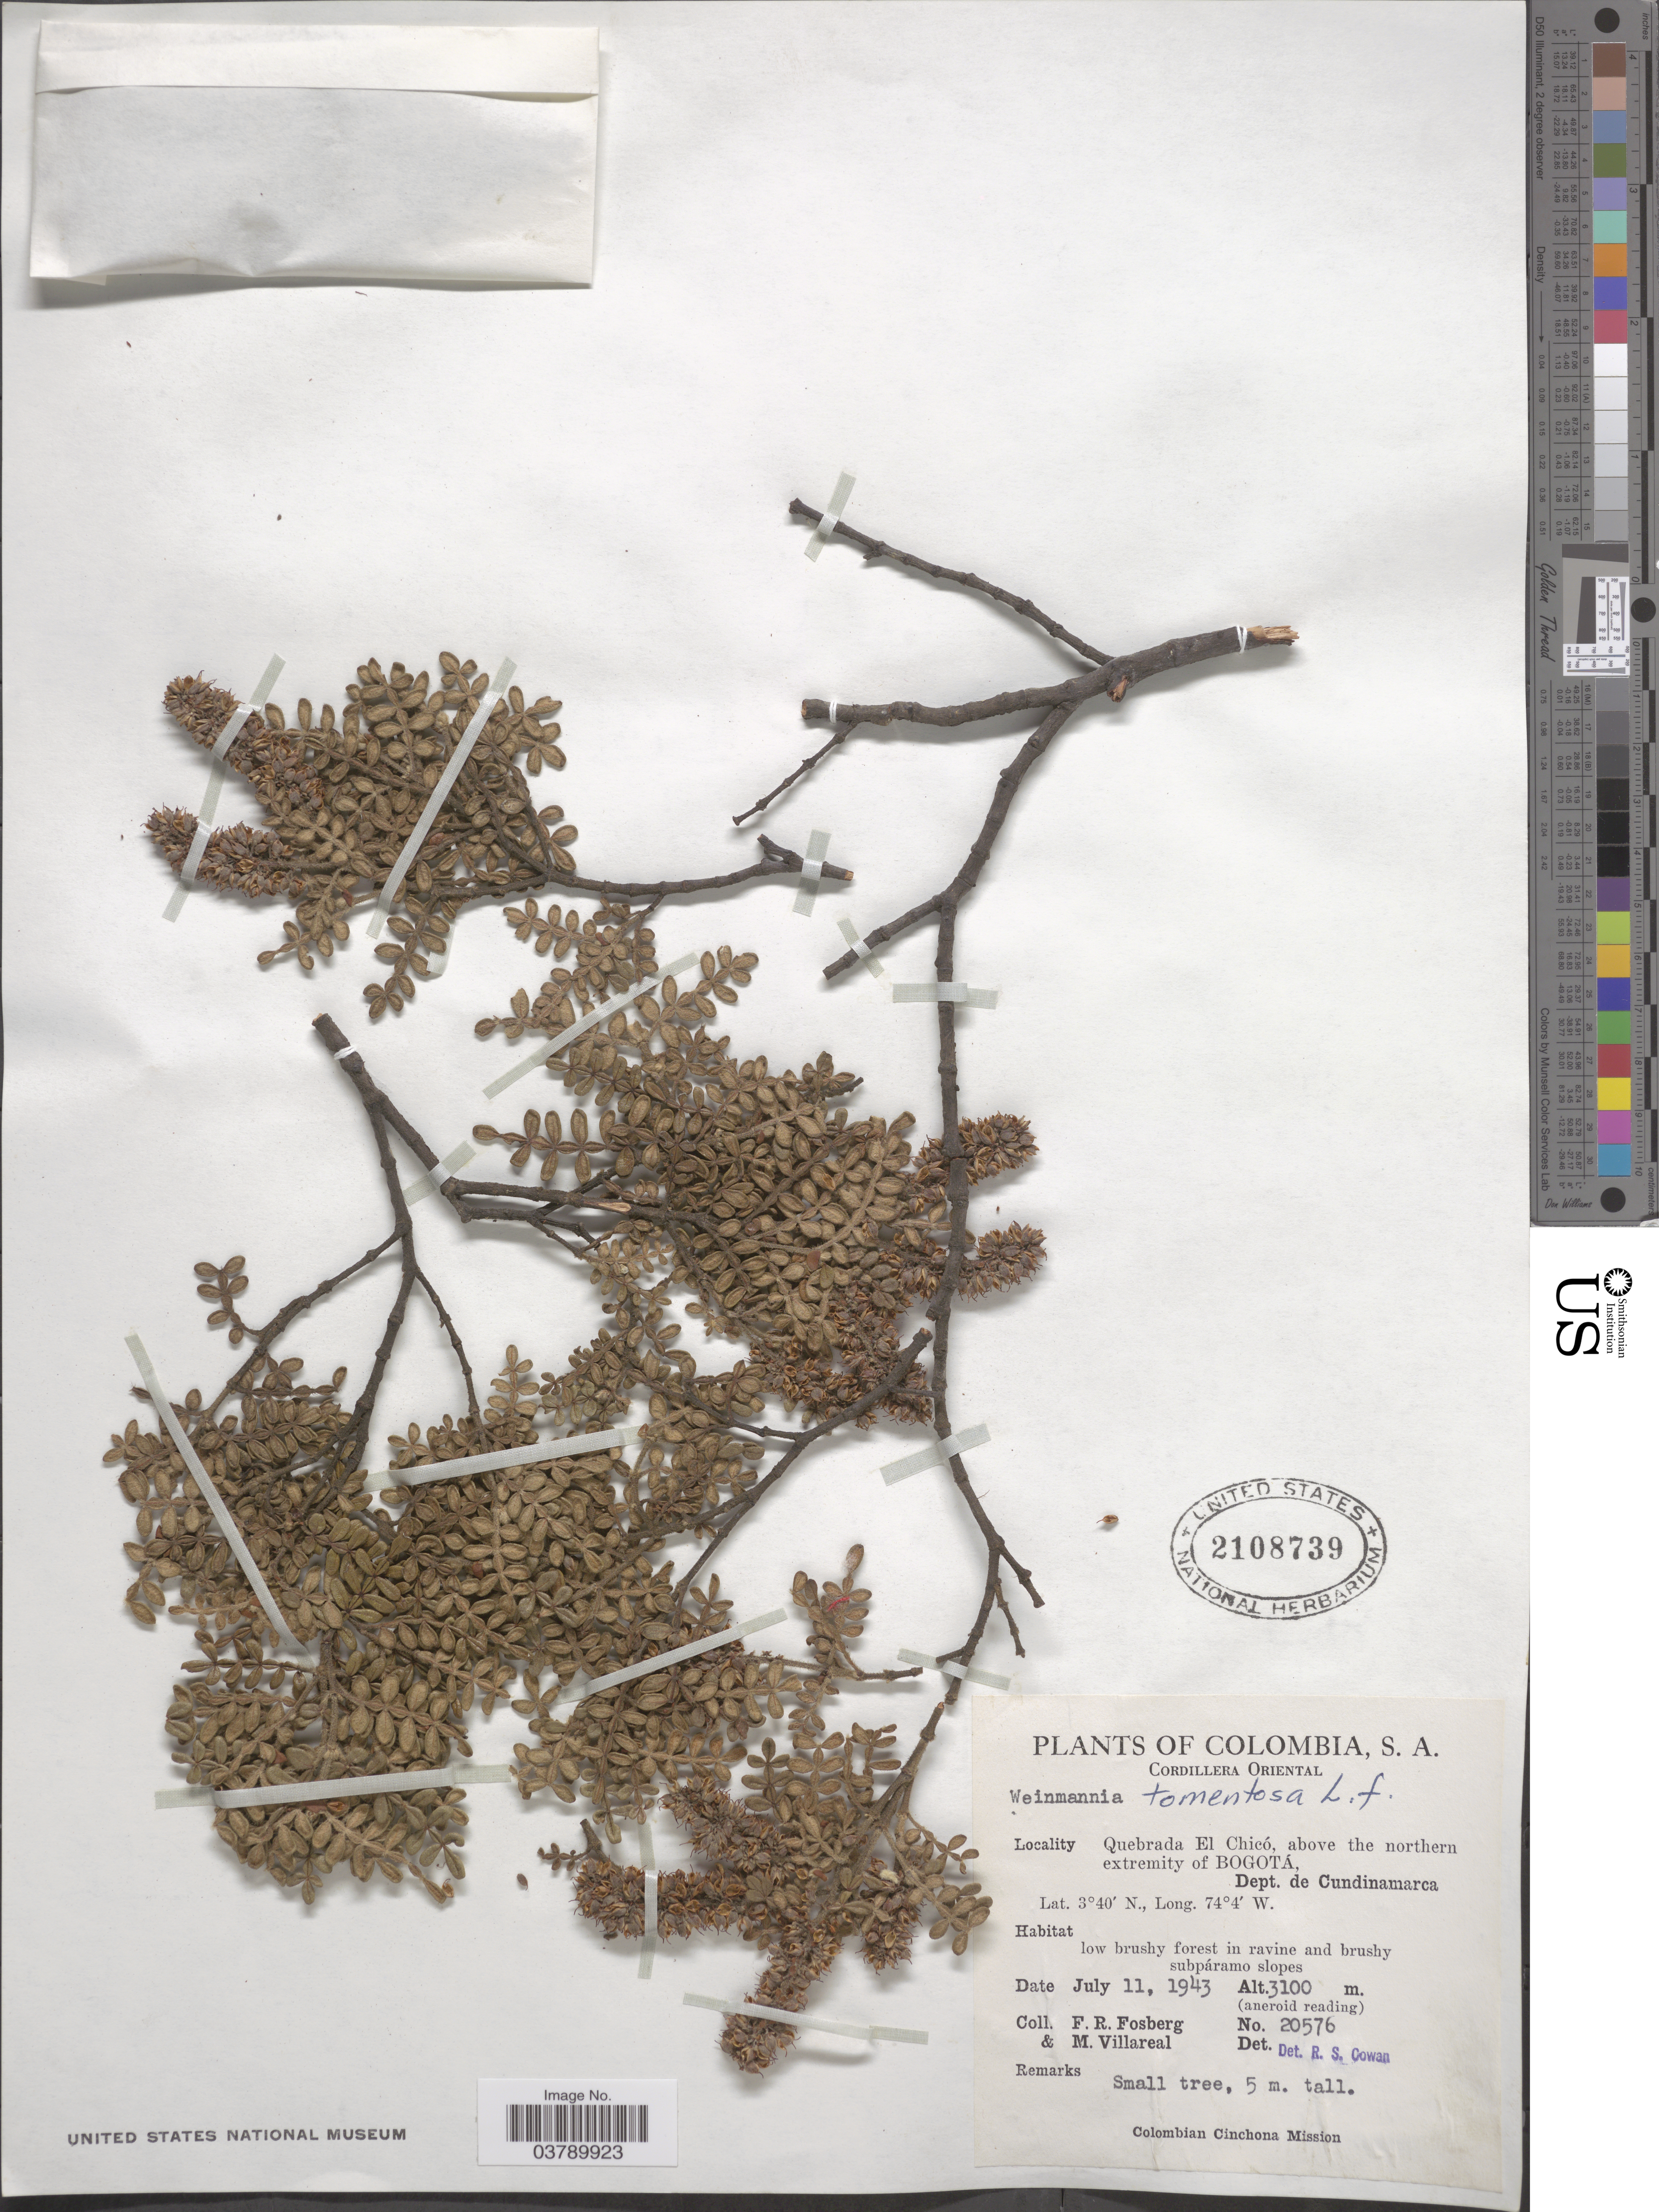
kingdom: Plantae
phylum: Tracheophyta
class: Magnoliopsida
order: Oxalidales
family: Cunoniaceae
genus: Weinmannia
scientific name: Weinmannia tomentosa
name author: L.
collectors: F. R. Fosberg & M. Villareal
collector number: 20576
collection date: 1943-07-11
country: Colombia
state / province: Cundinamarca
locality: Cordillera Oriental. Quebrada El Chicó, above the northern extremity of Bogotá, Dept. de Cundinamarca.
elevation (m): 3100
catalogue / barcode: US 2108739